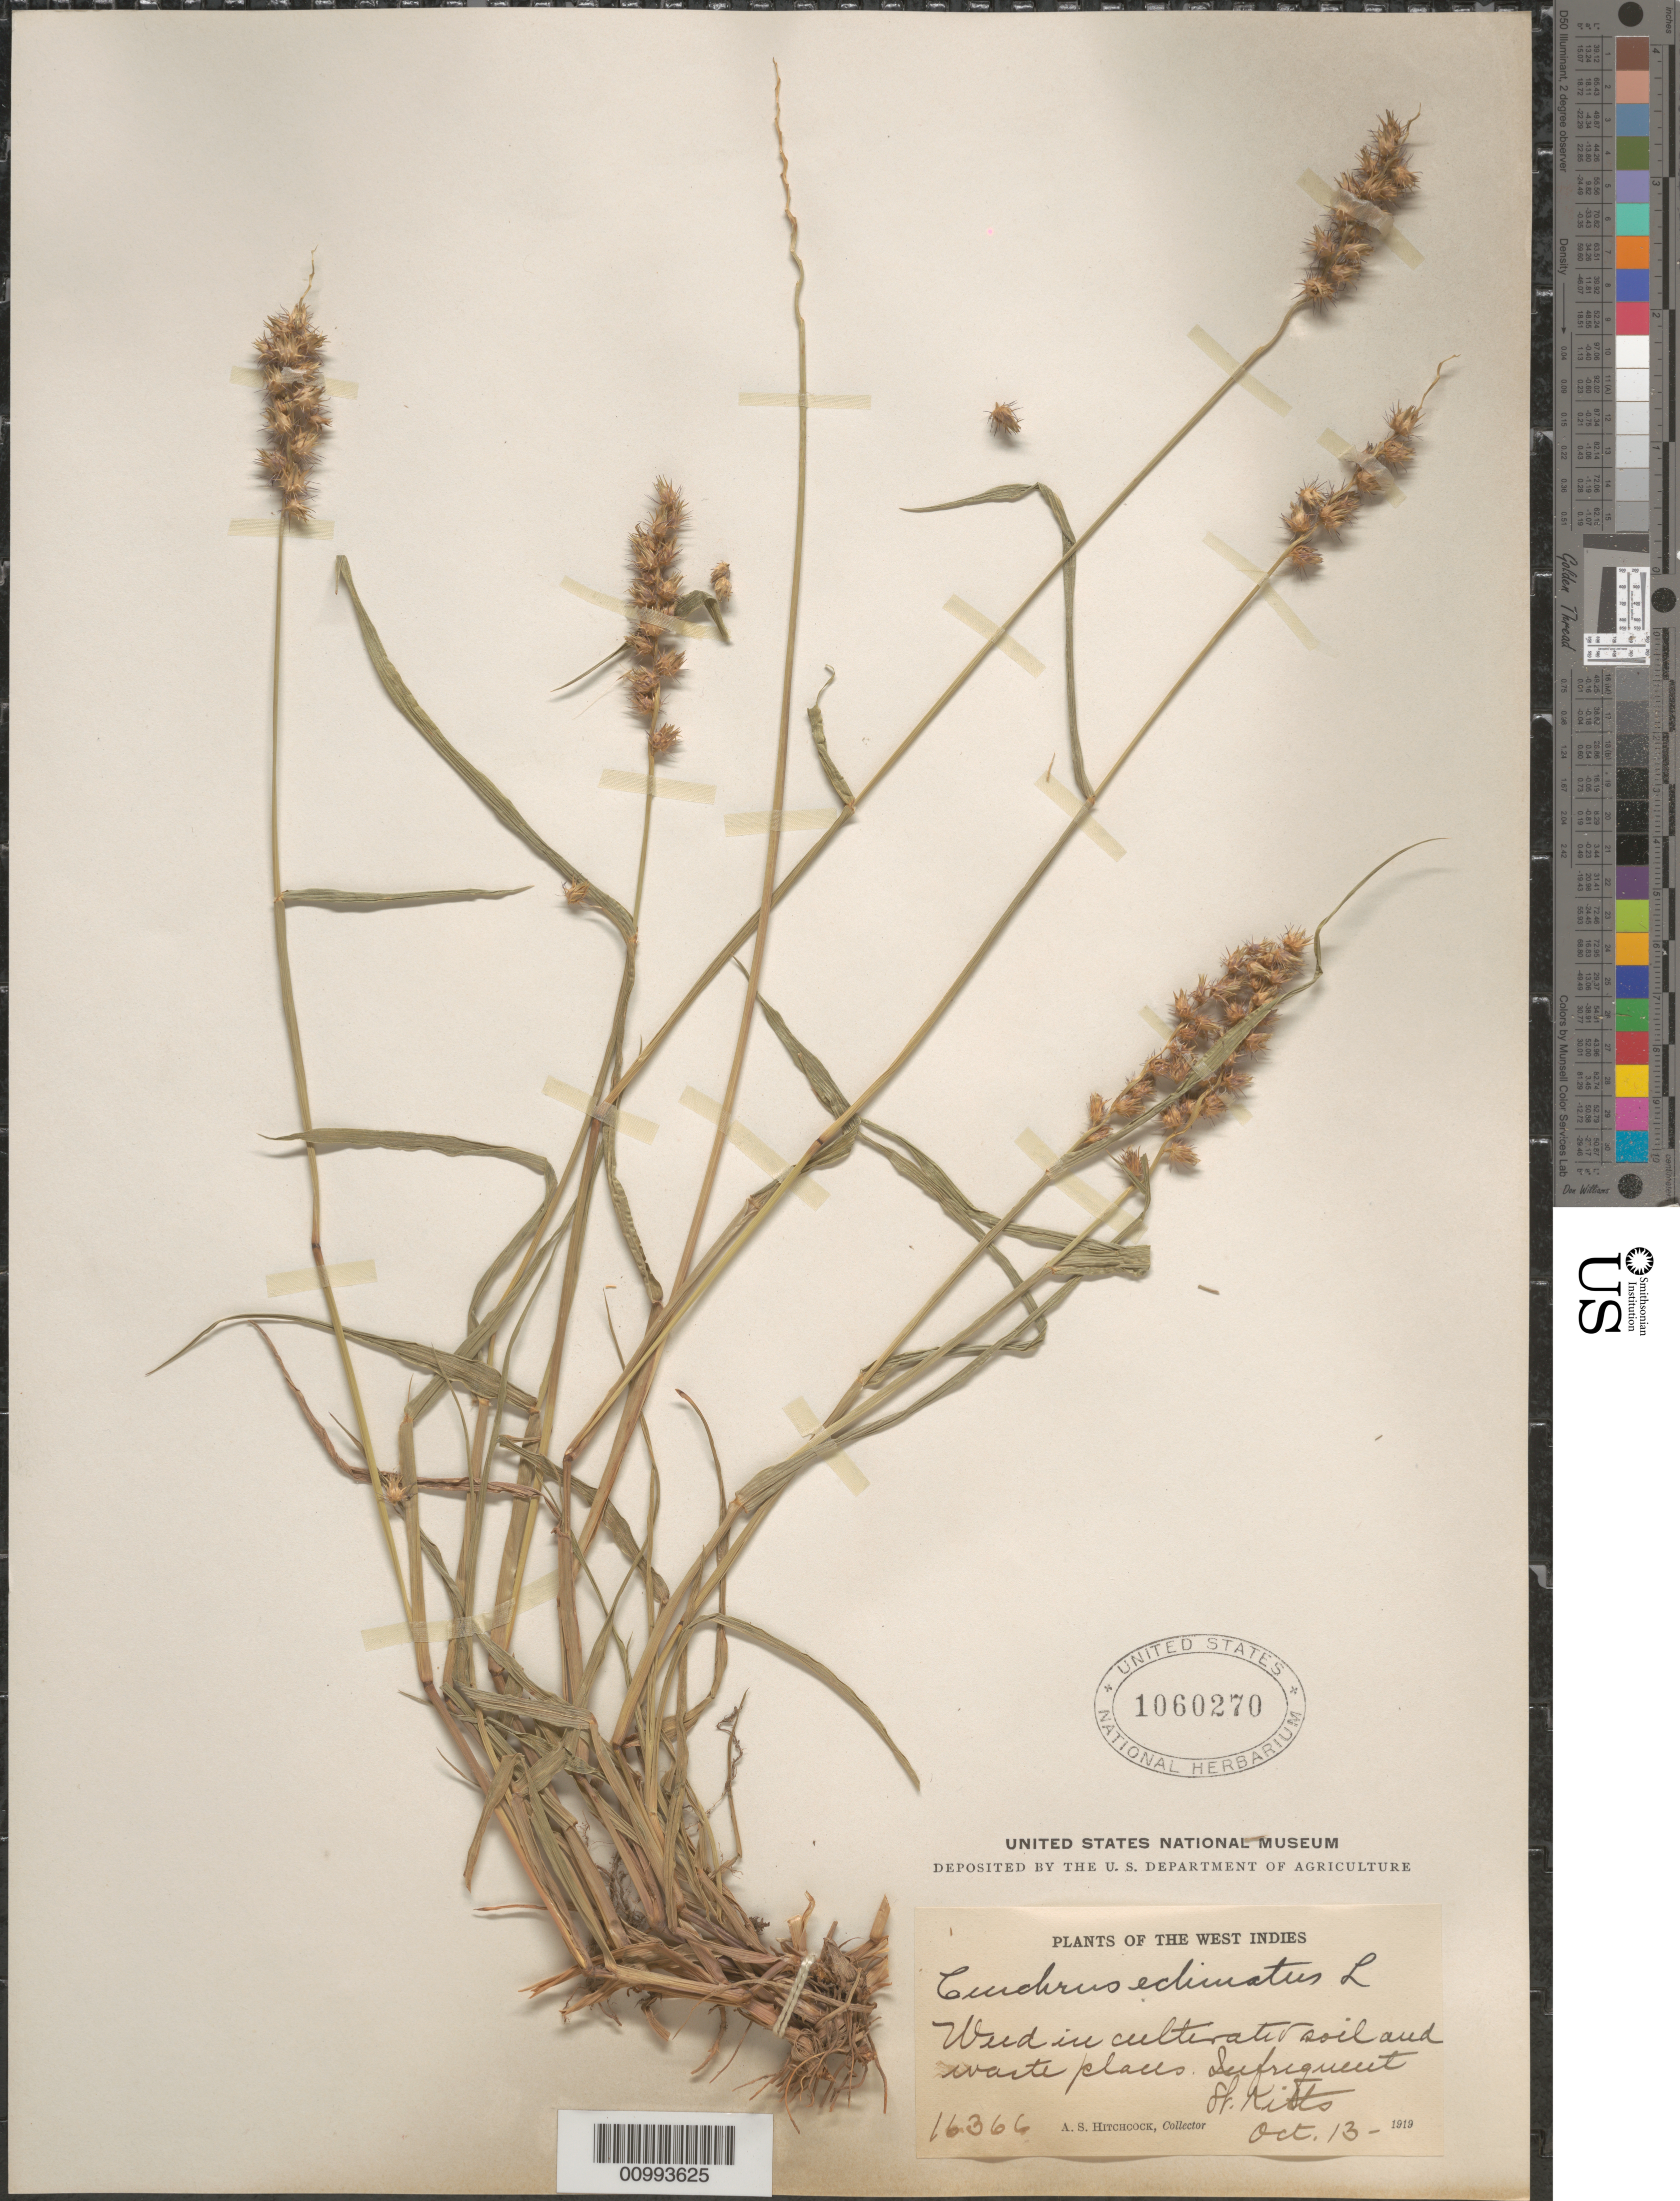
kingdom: Plantae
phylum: Tracheophyta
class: Liliopsida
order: Poales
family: Poaceae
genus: Cenchrus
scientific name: Cenchrus echinatus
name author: L.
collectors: A. S. Hitchcock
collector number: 16366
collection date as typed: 13 Oct 1919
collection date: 1919-10-13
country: St. Christopher-Nevis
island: St. Christopher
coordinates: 0 N, 0 E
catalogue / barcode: US 1060270